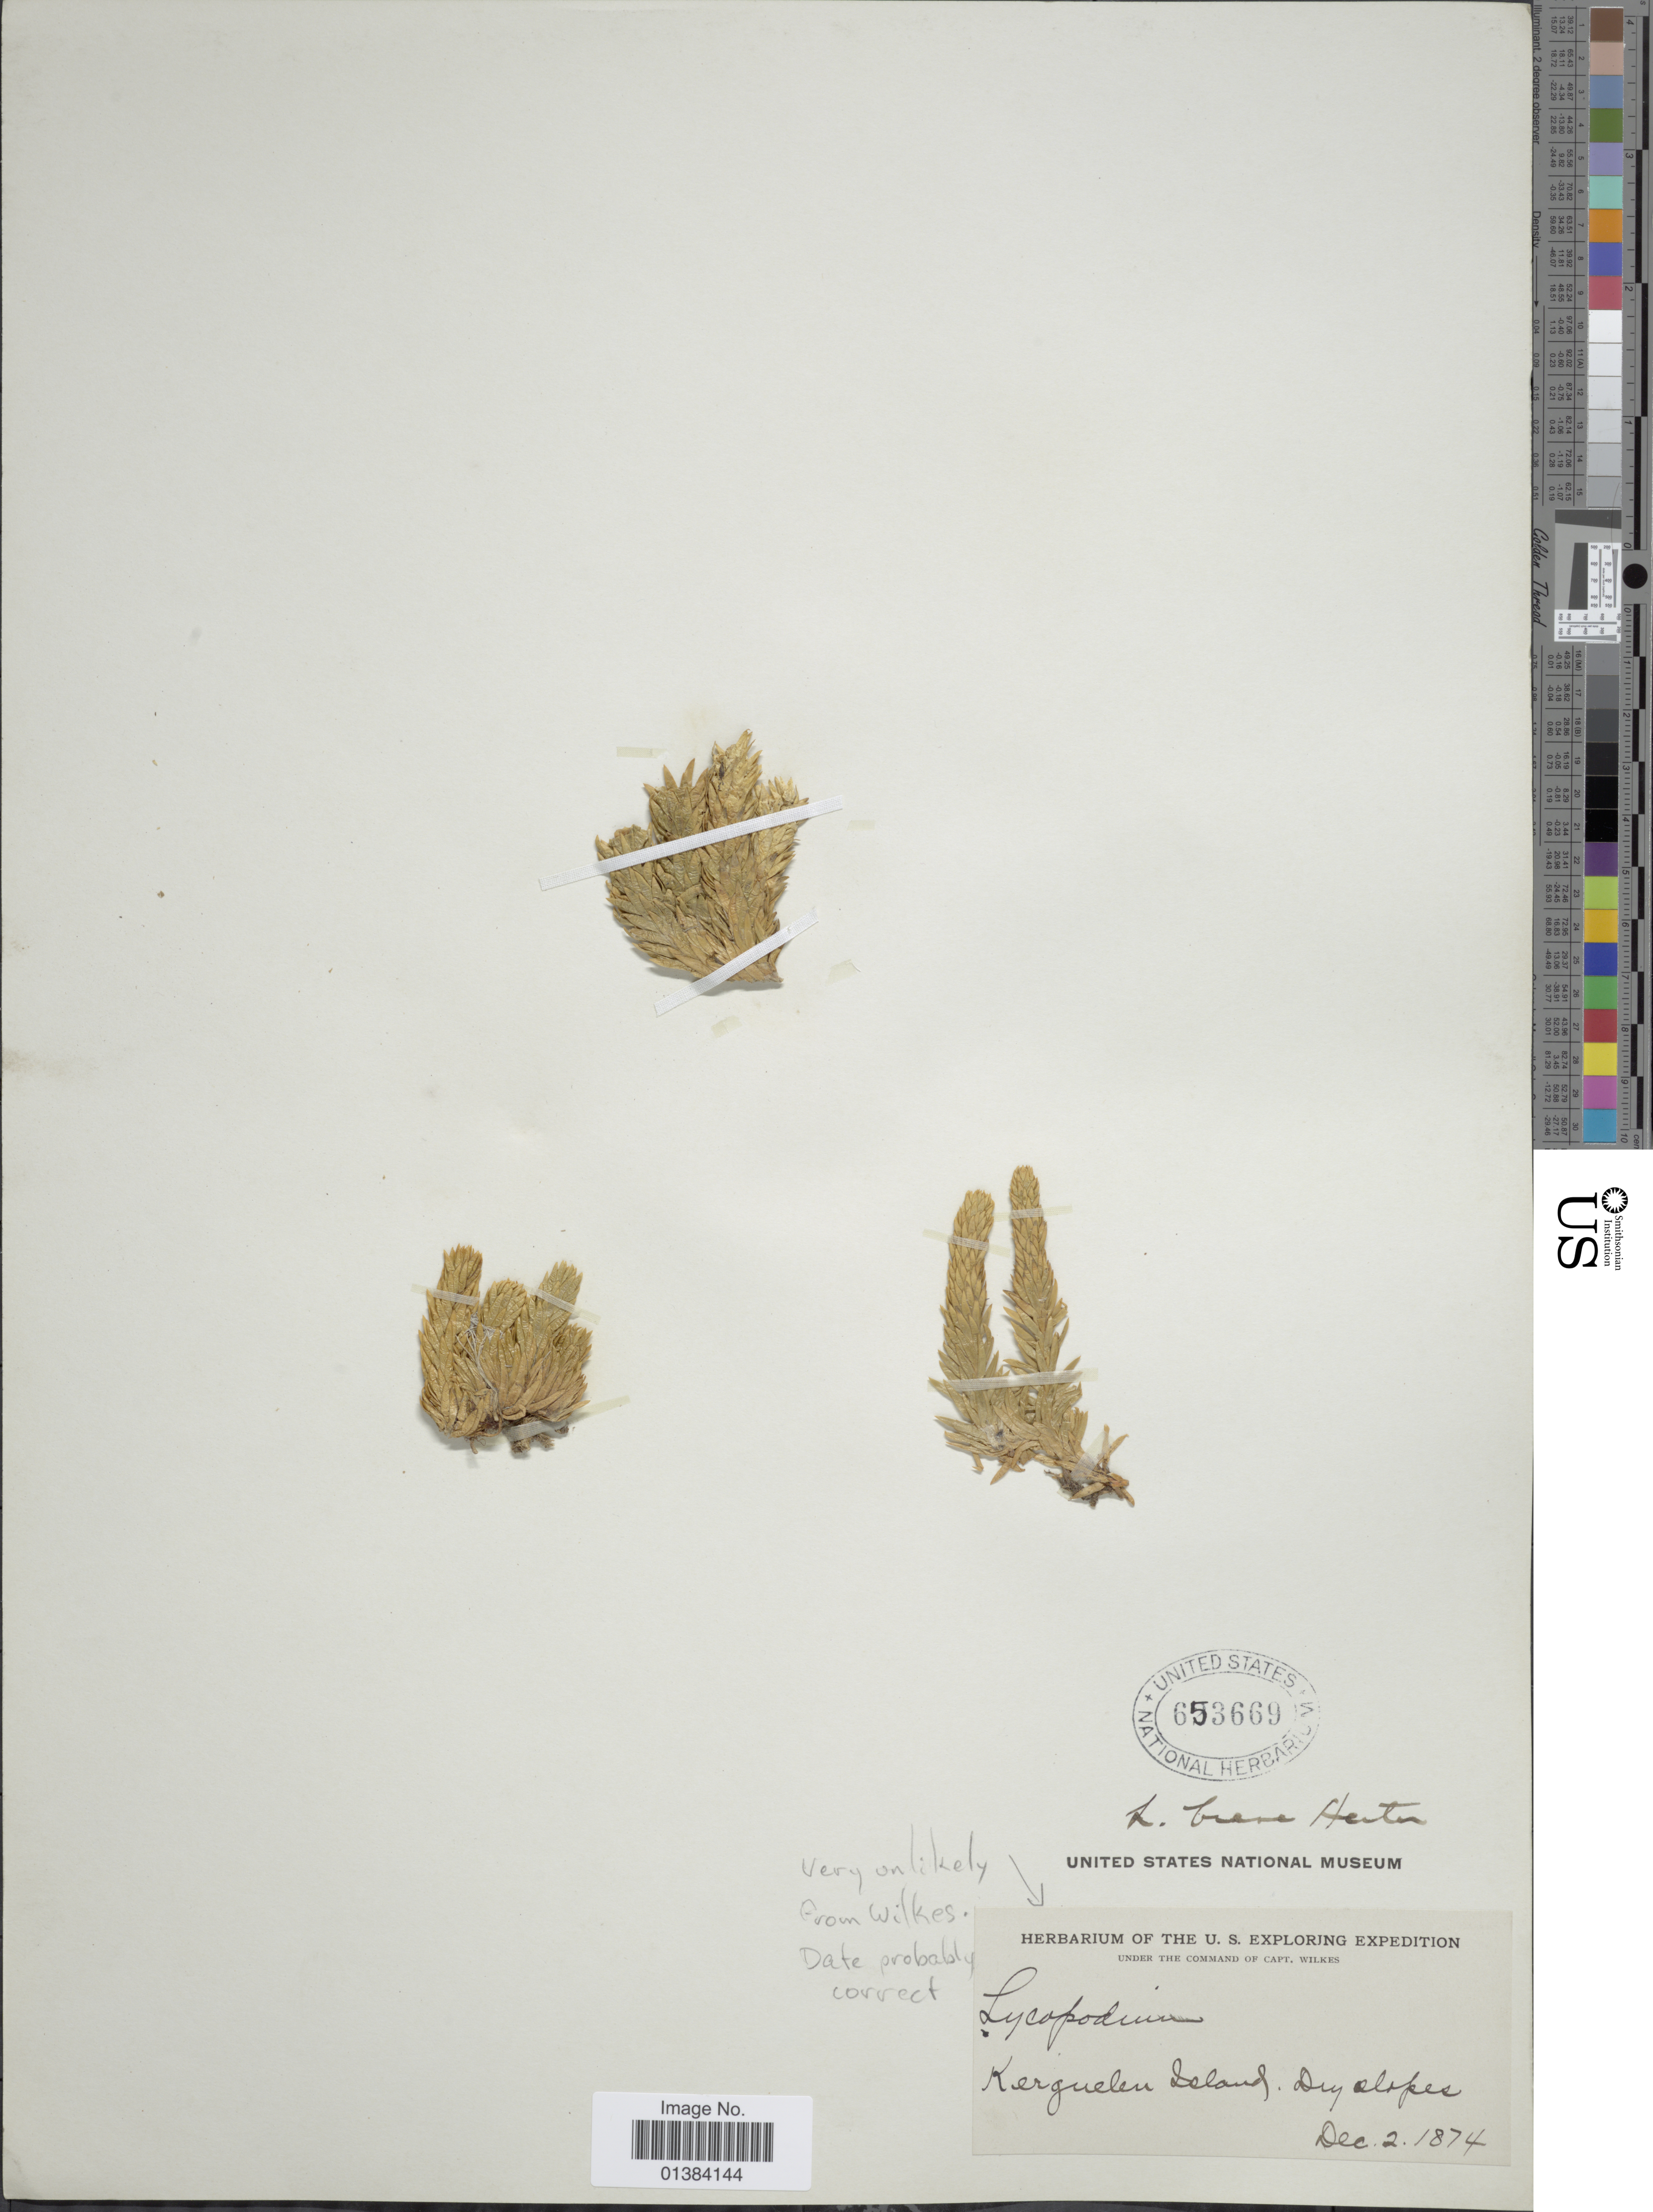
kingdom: Plantae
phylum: Tracheophyta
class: Lycopodiopsida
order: Lycopodiales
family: Lycopodiaceae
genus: Phlegmariurus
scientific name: Phlegmariurus saururus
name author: (Lam.) B. Øllg.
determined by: Field, A. R.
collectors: Wilkes Explor. Exped.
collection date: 1874-12-02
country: Sub-Antarctic Islands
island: Kerguelen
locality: Kerguelen Island.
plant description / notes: "Very unlikely from Wilkes. Date probably correct"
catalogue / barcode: US 653669